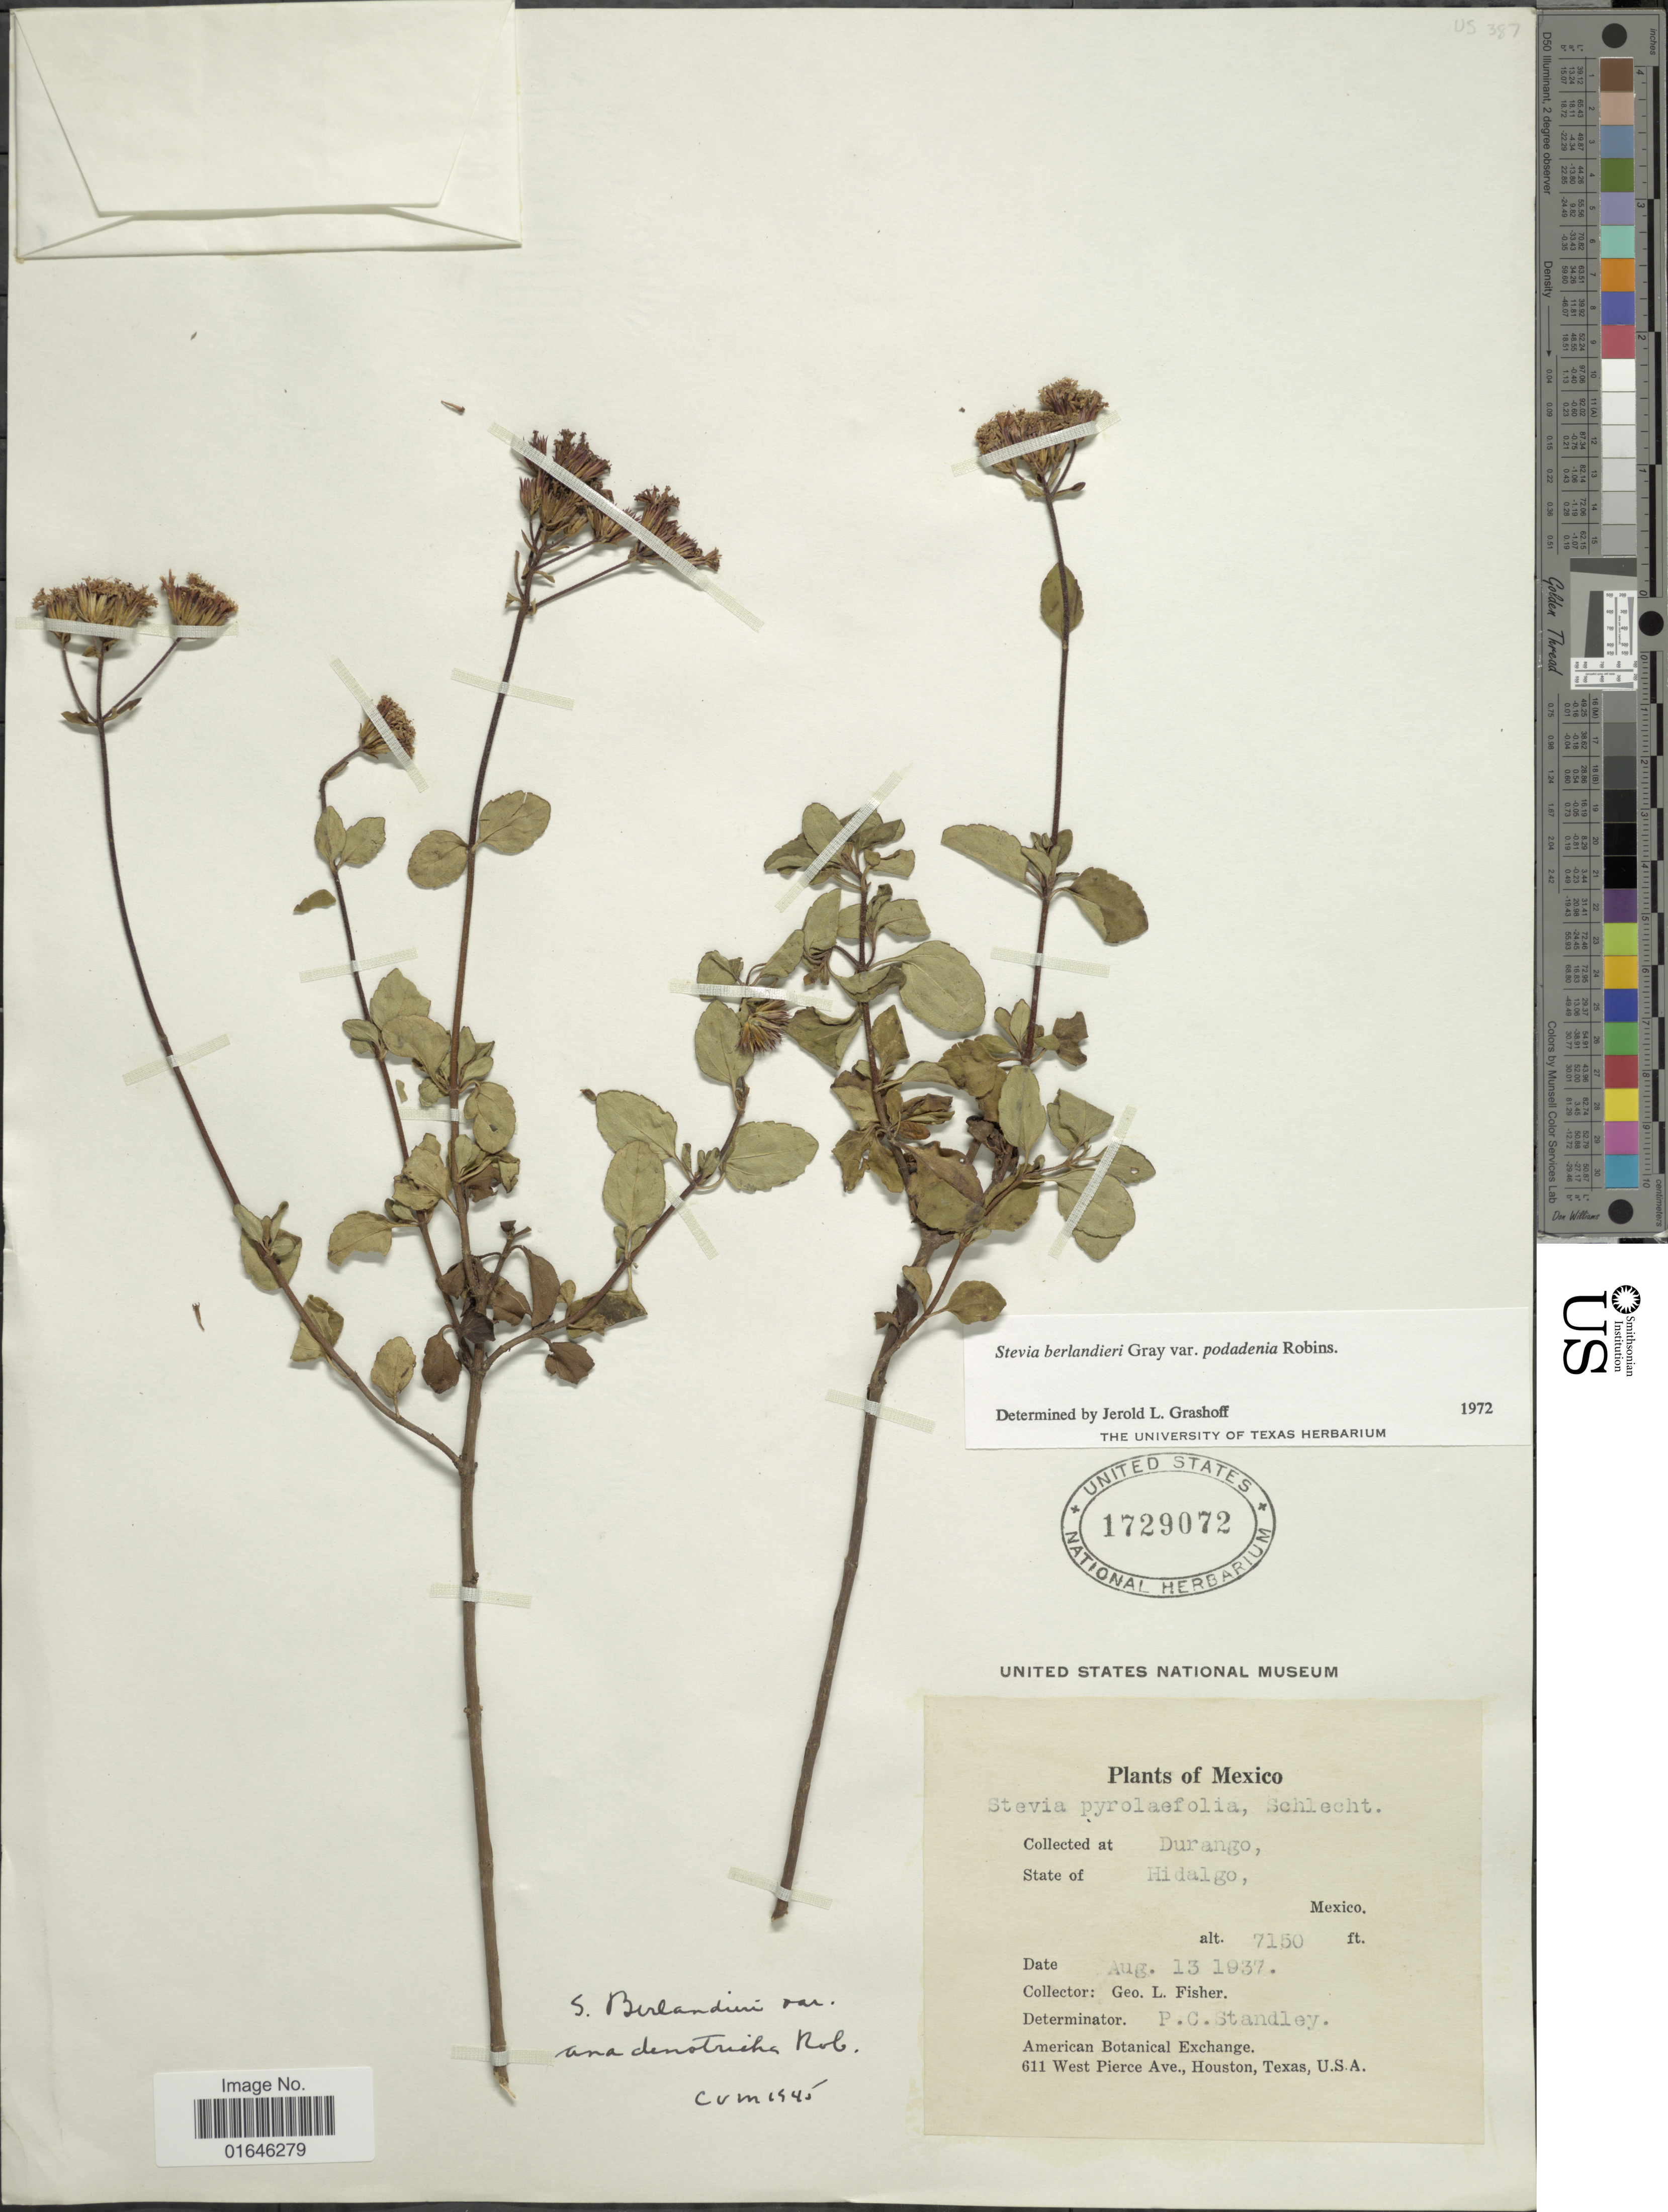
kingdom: Plantae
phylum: Tracheophyta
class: Magnoliopsida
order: Asterales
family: Asteraceae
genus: Stevia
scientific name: Stevia berlandieri var. podadenia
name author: B.L. Rob.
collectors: G. L. Fisher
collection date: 1937-08-13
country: Mexico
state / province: Hidalgo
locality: At Durango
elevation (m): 2179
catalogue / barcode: US 1729072